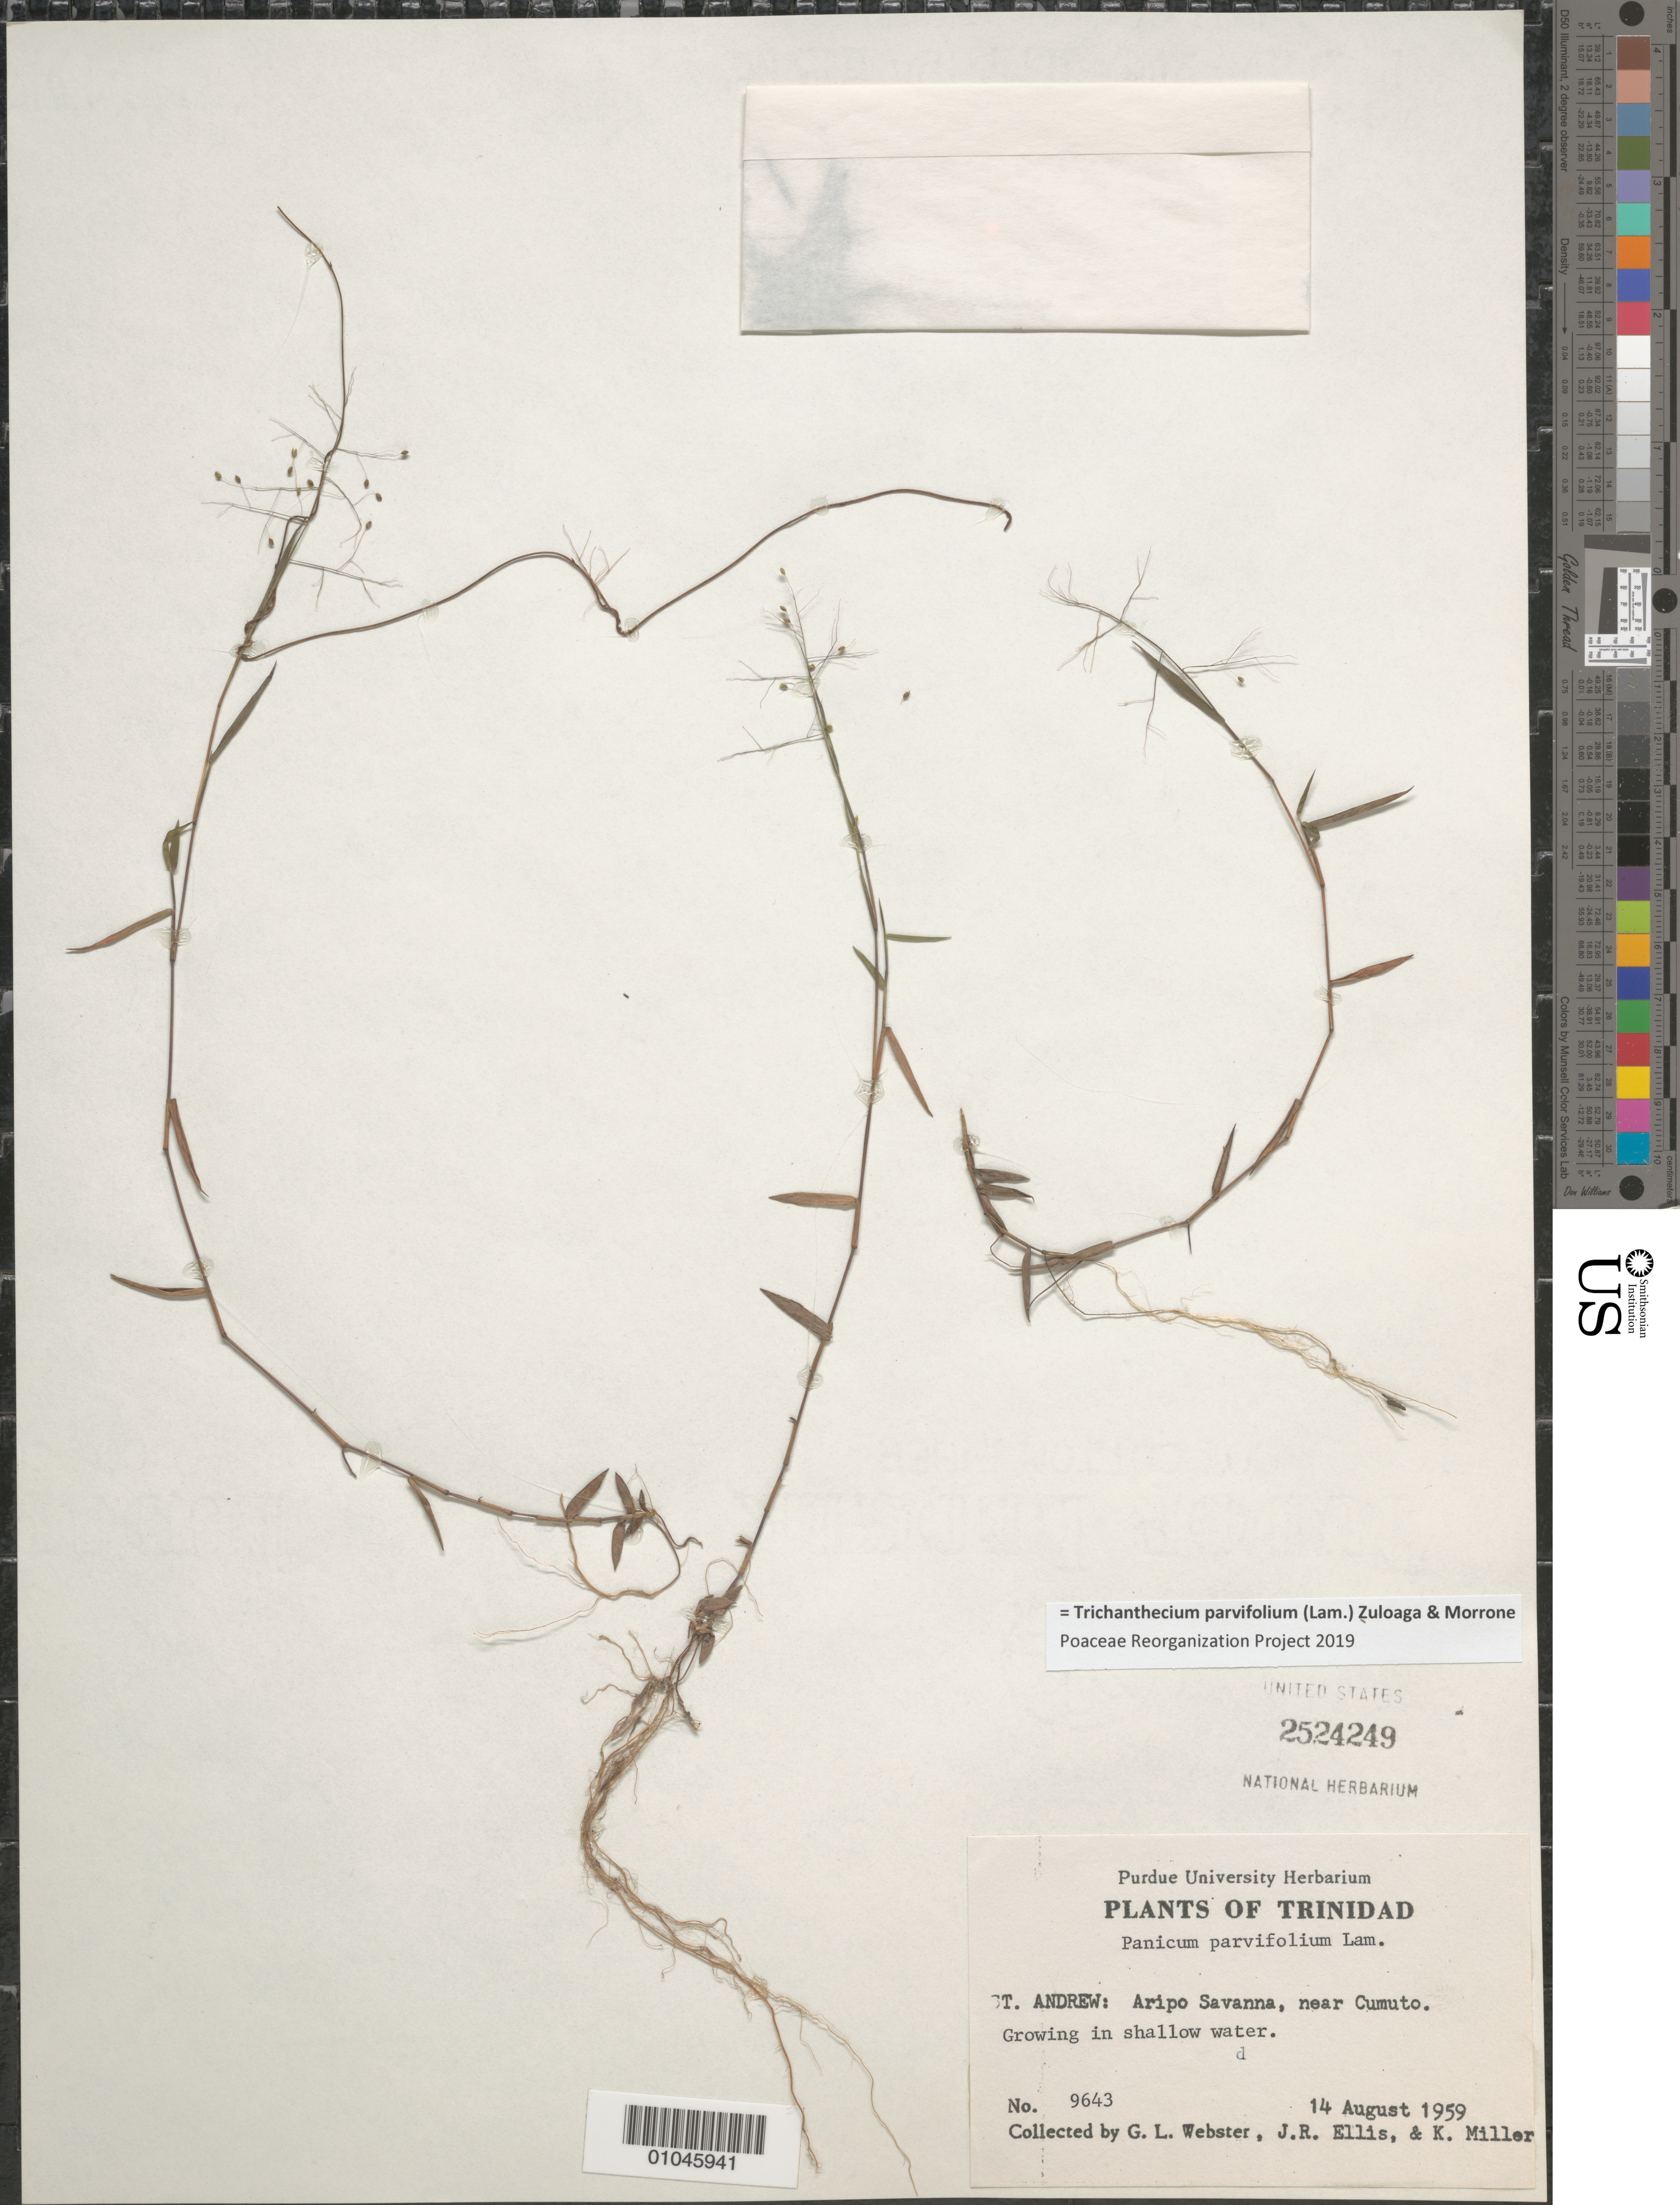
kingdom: Plantae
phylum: Tracheophyta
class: Liliopsida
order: Poales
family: Poaceae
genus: Trichanthecium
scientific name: Trichanthecium parvifolium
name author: (Lam.) Zuloaga & Morrone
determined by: Poaceae Reorganization Project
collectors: G. L. Webster, J. Ellis & K. Miller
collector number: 9643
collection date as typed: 14 Aug 1959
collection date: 1959-08-14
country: Trinidad and Tobago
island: Trinidad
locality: St. Andrew: Aripo Savanna, near Cumuto. Growing in shallow water.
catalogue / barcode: US 2524249